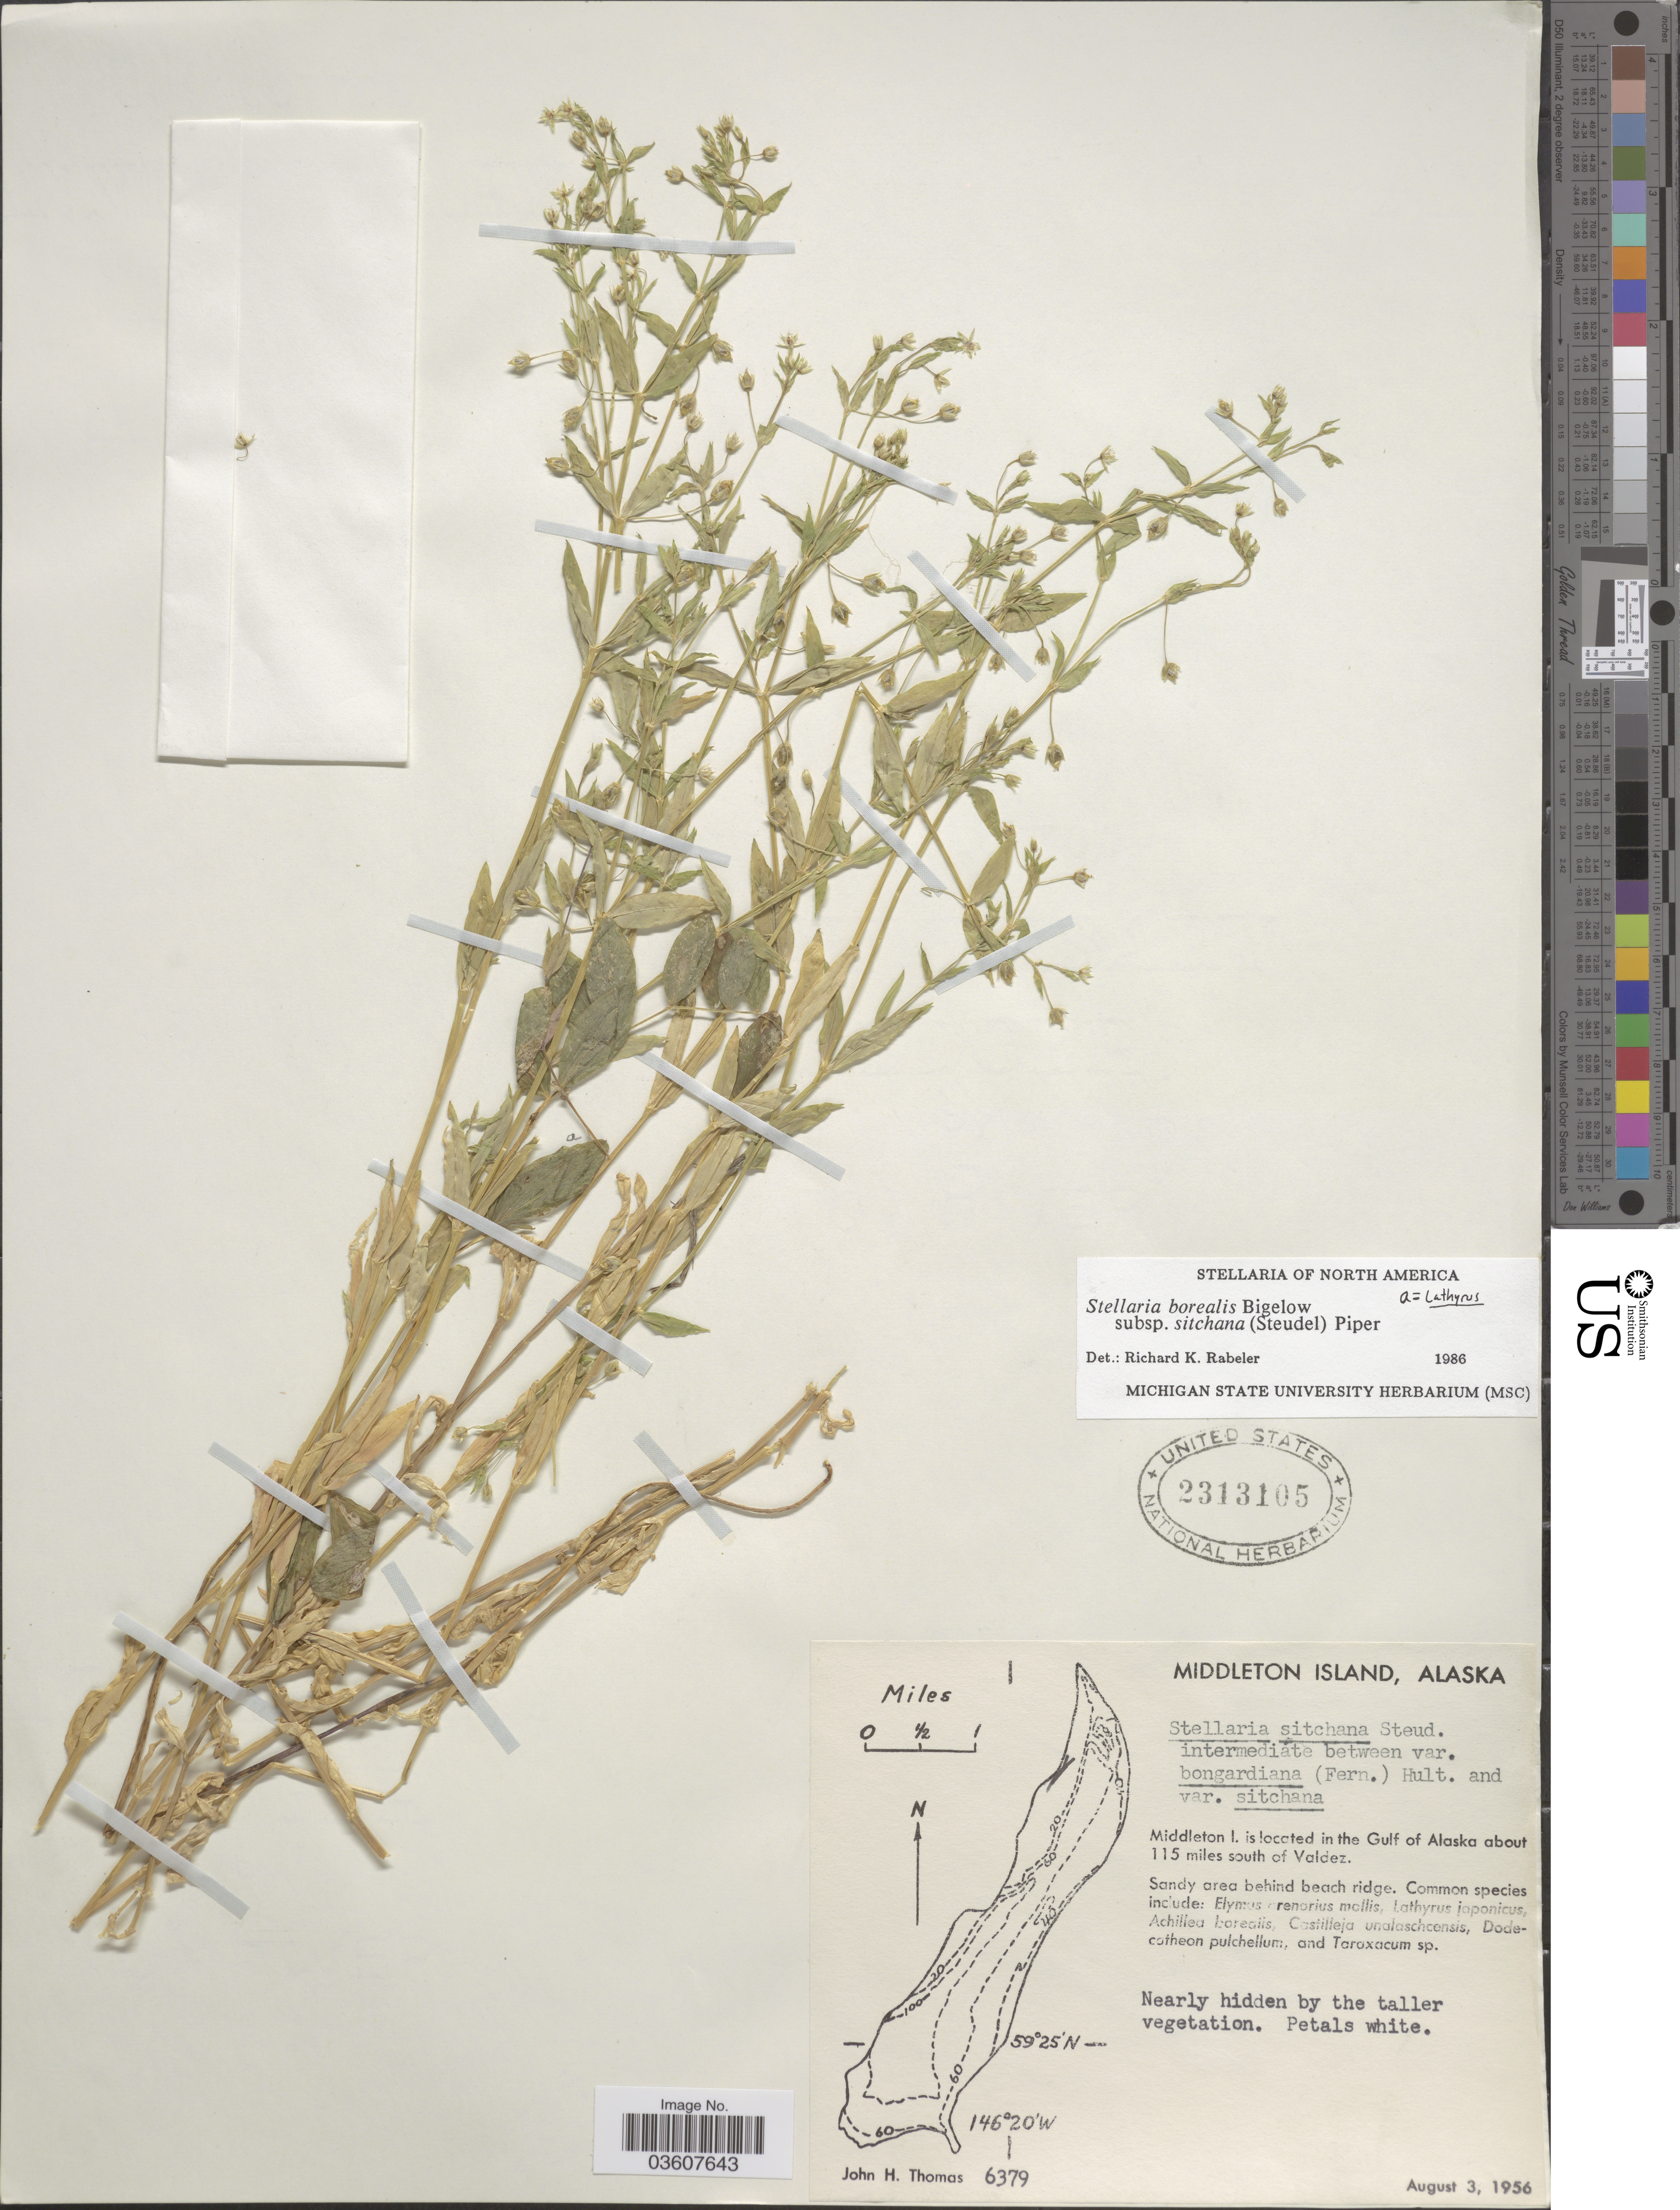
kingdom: Plantae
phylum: Tracheophyta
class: Magnoliopsida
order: Caryophyllales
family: Caryophyllaceae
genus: Stellaria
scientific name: Stellaria borealis subsp. sitchana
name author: (Steud.) Piper & Beattie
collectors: J. H. Thomas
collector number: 6379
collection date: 1956-08-03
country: United States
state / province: Alaska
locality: Middleton Island. Middleton I. is located in the Gulf of Alaska about 115 miles south of Valdez.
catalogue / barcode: US 2313105